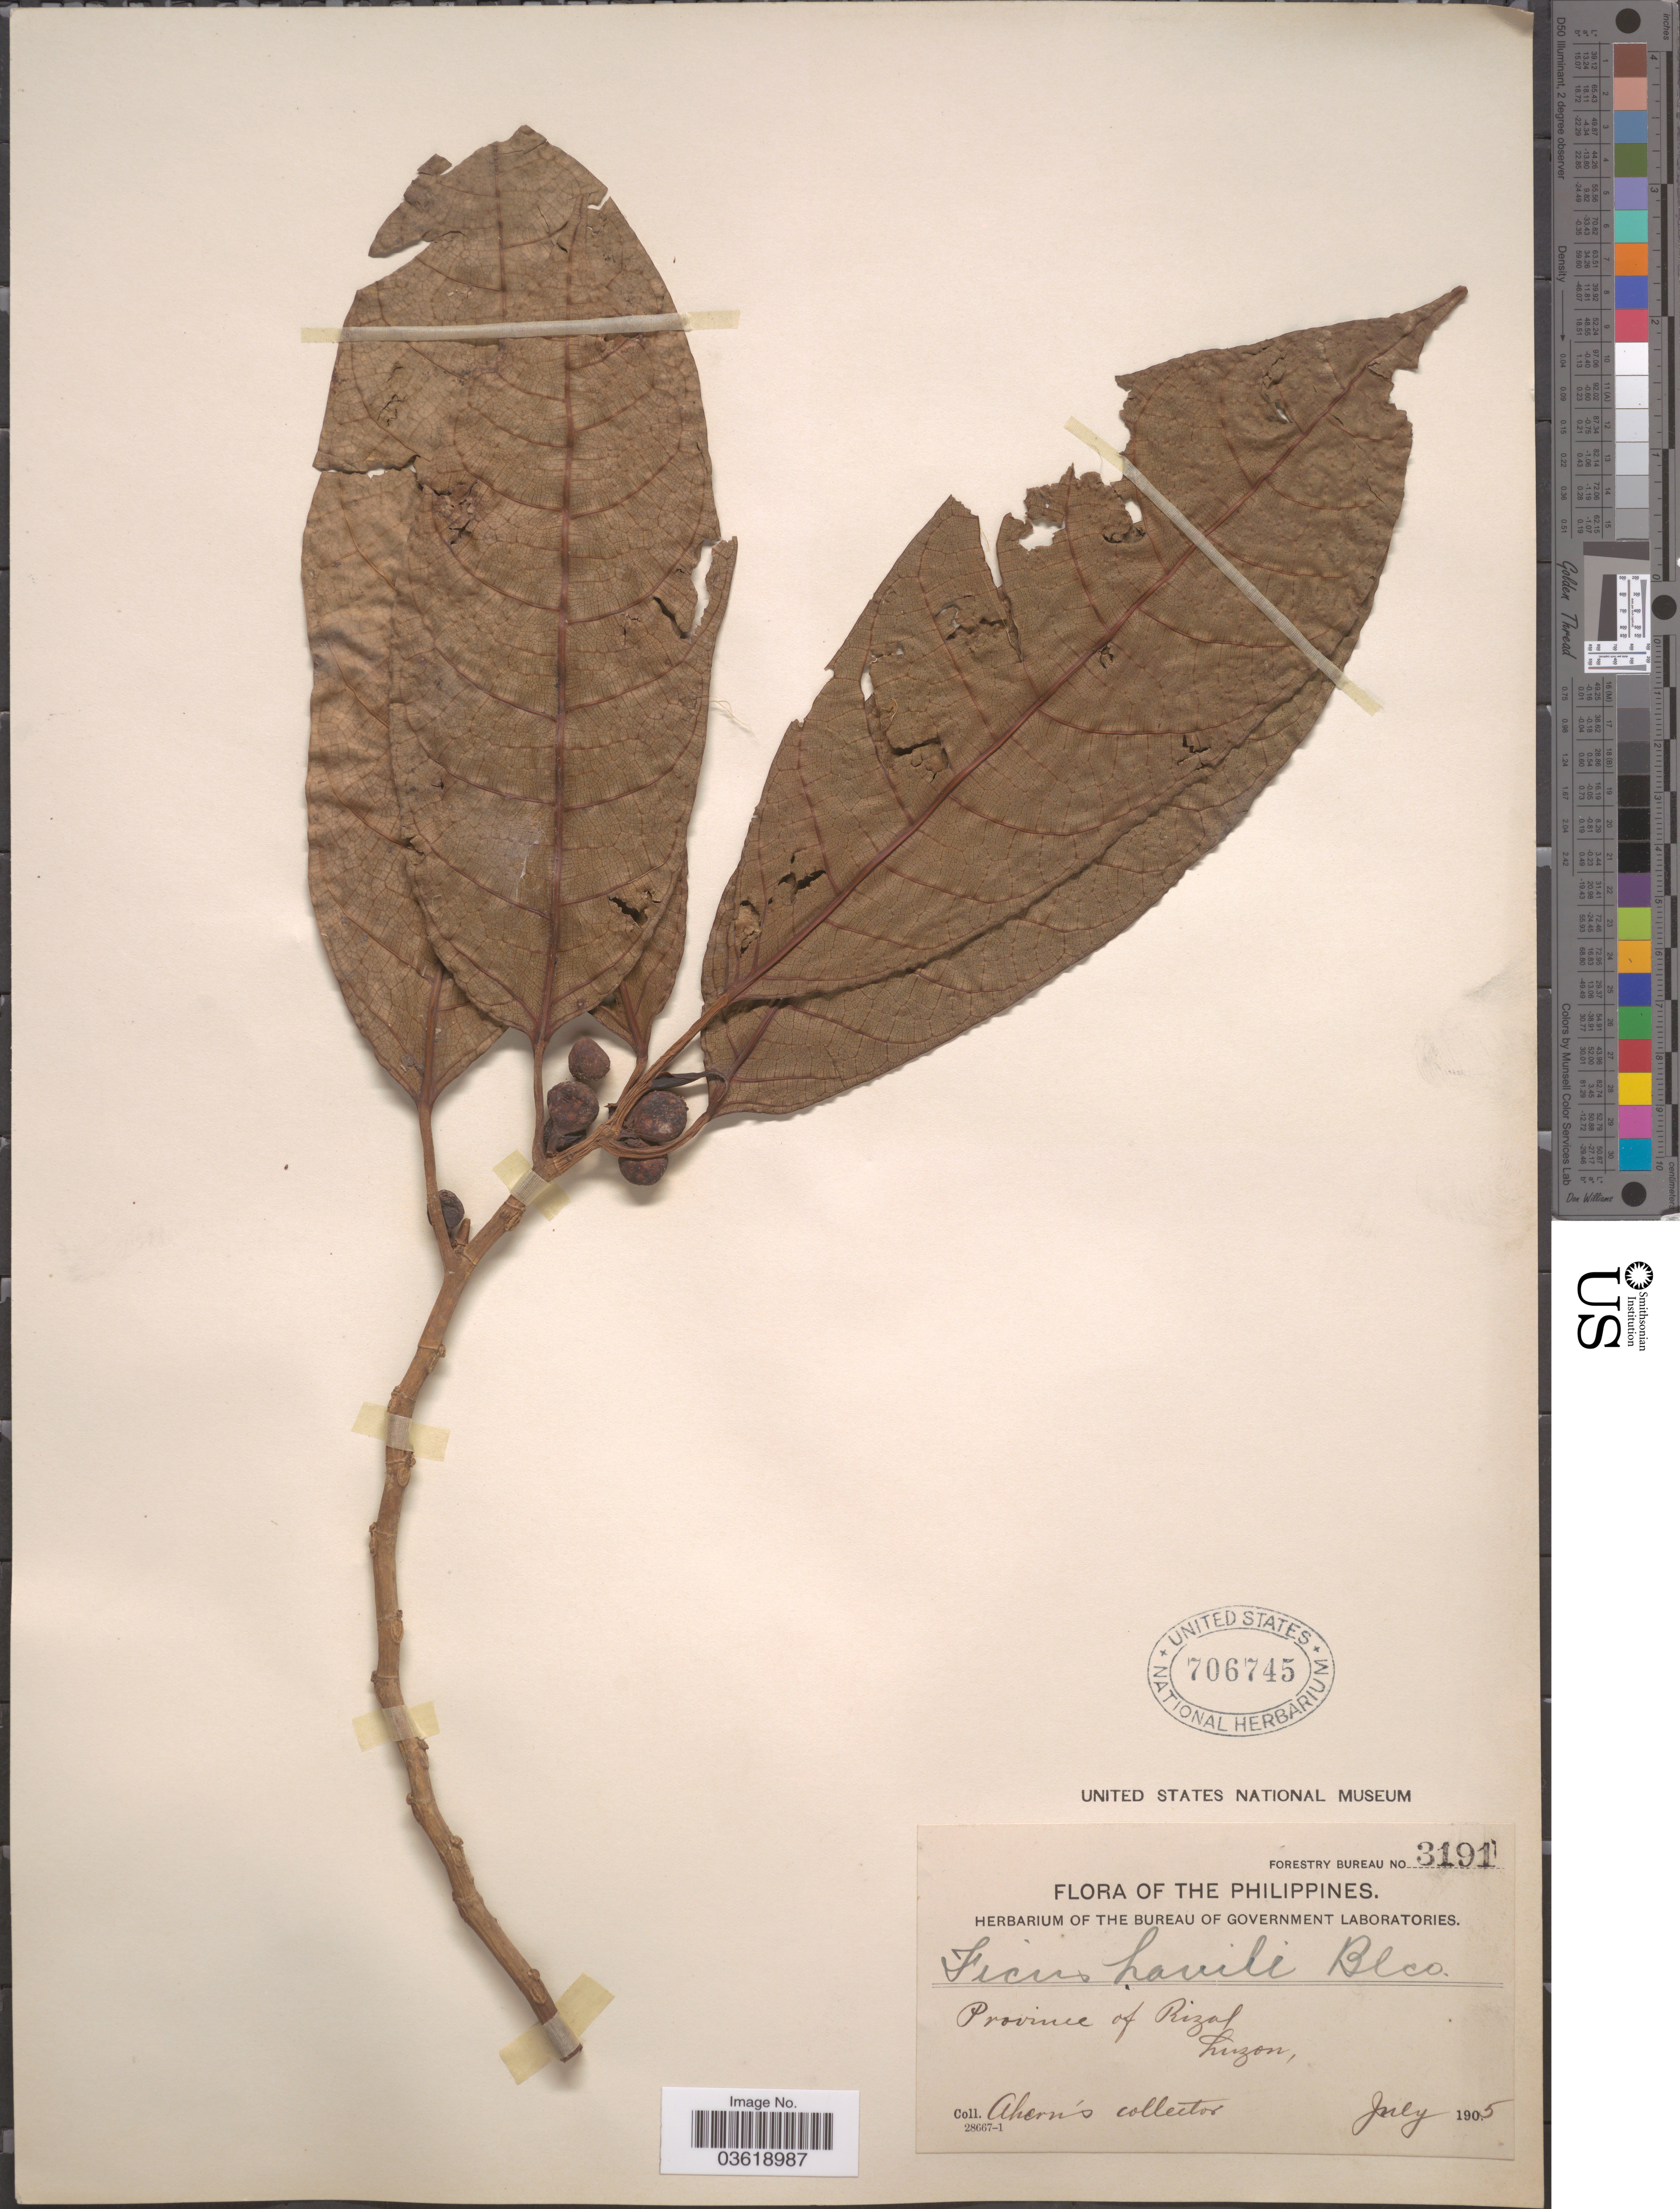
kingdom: Plantae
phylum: Tracheophyta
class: Magnoliopsida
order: Rosales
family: Moraceae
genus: Ficus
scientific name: Ficus hauili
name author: Blanco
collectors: Ahern's collector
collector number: Forestry Bureau 3191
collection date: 1905-07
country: Philippines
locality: Province of Rizal, Luzon.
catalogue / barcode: US 706745